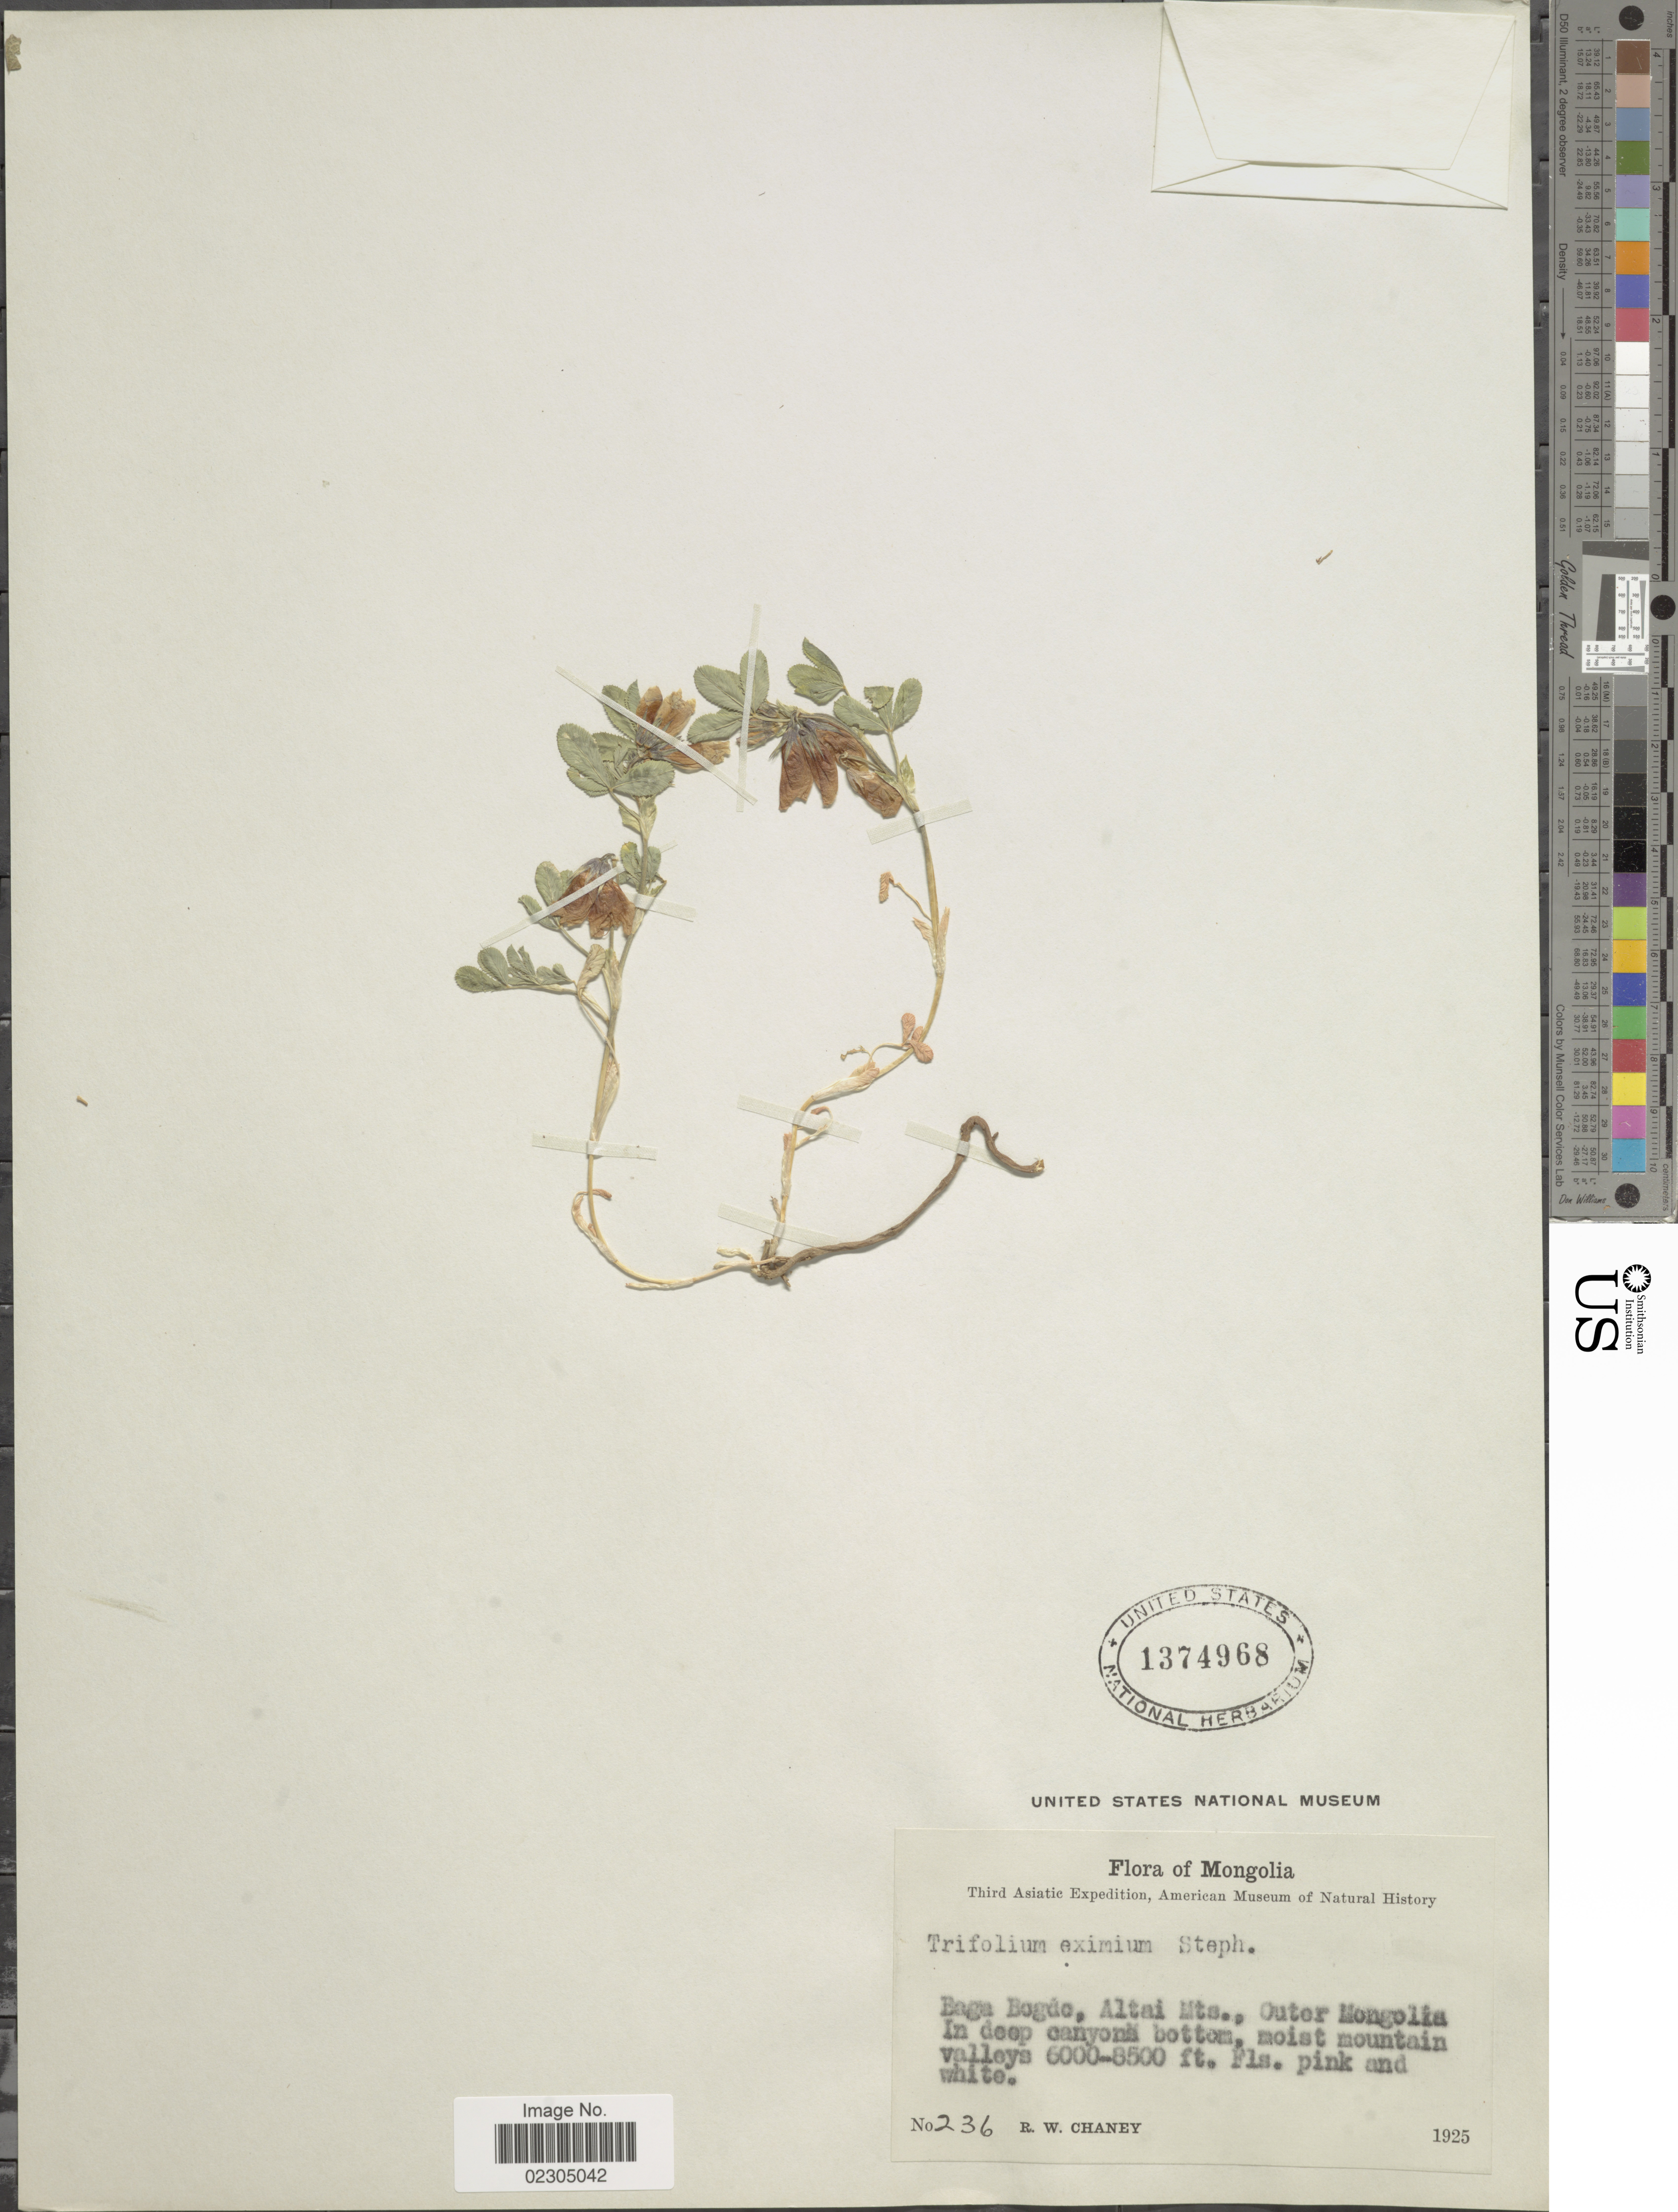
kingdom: Plantae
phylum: Tracheophyta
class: Magnoliopsida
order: Fabales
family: Fabaceae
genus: Trifolium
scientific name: Trifolium eximium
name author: DC.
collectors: R. Chaney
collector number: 236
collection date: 1925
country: Mongolia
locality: Baga Bogdo, Altai Mts., Outer Mongolia. On deep canyon bottom.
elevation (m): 1829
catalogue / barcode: US 1374968